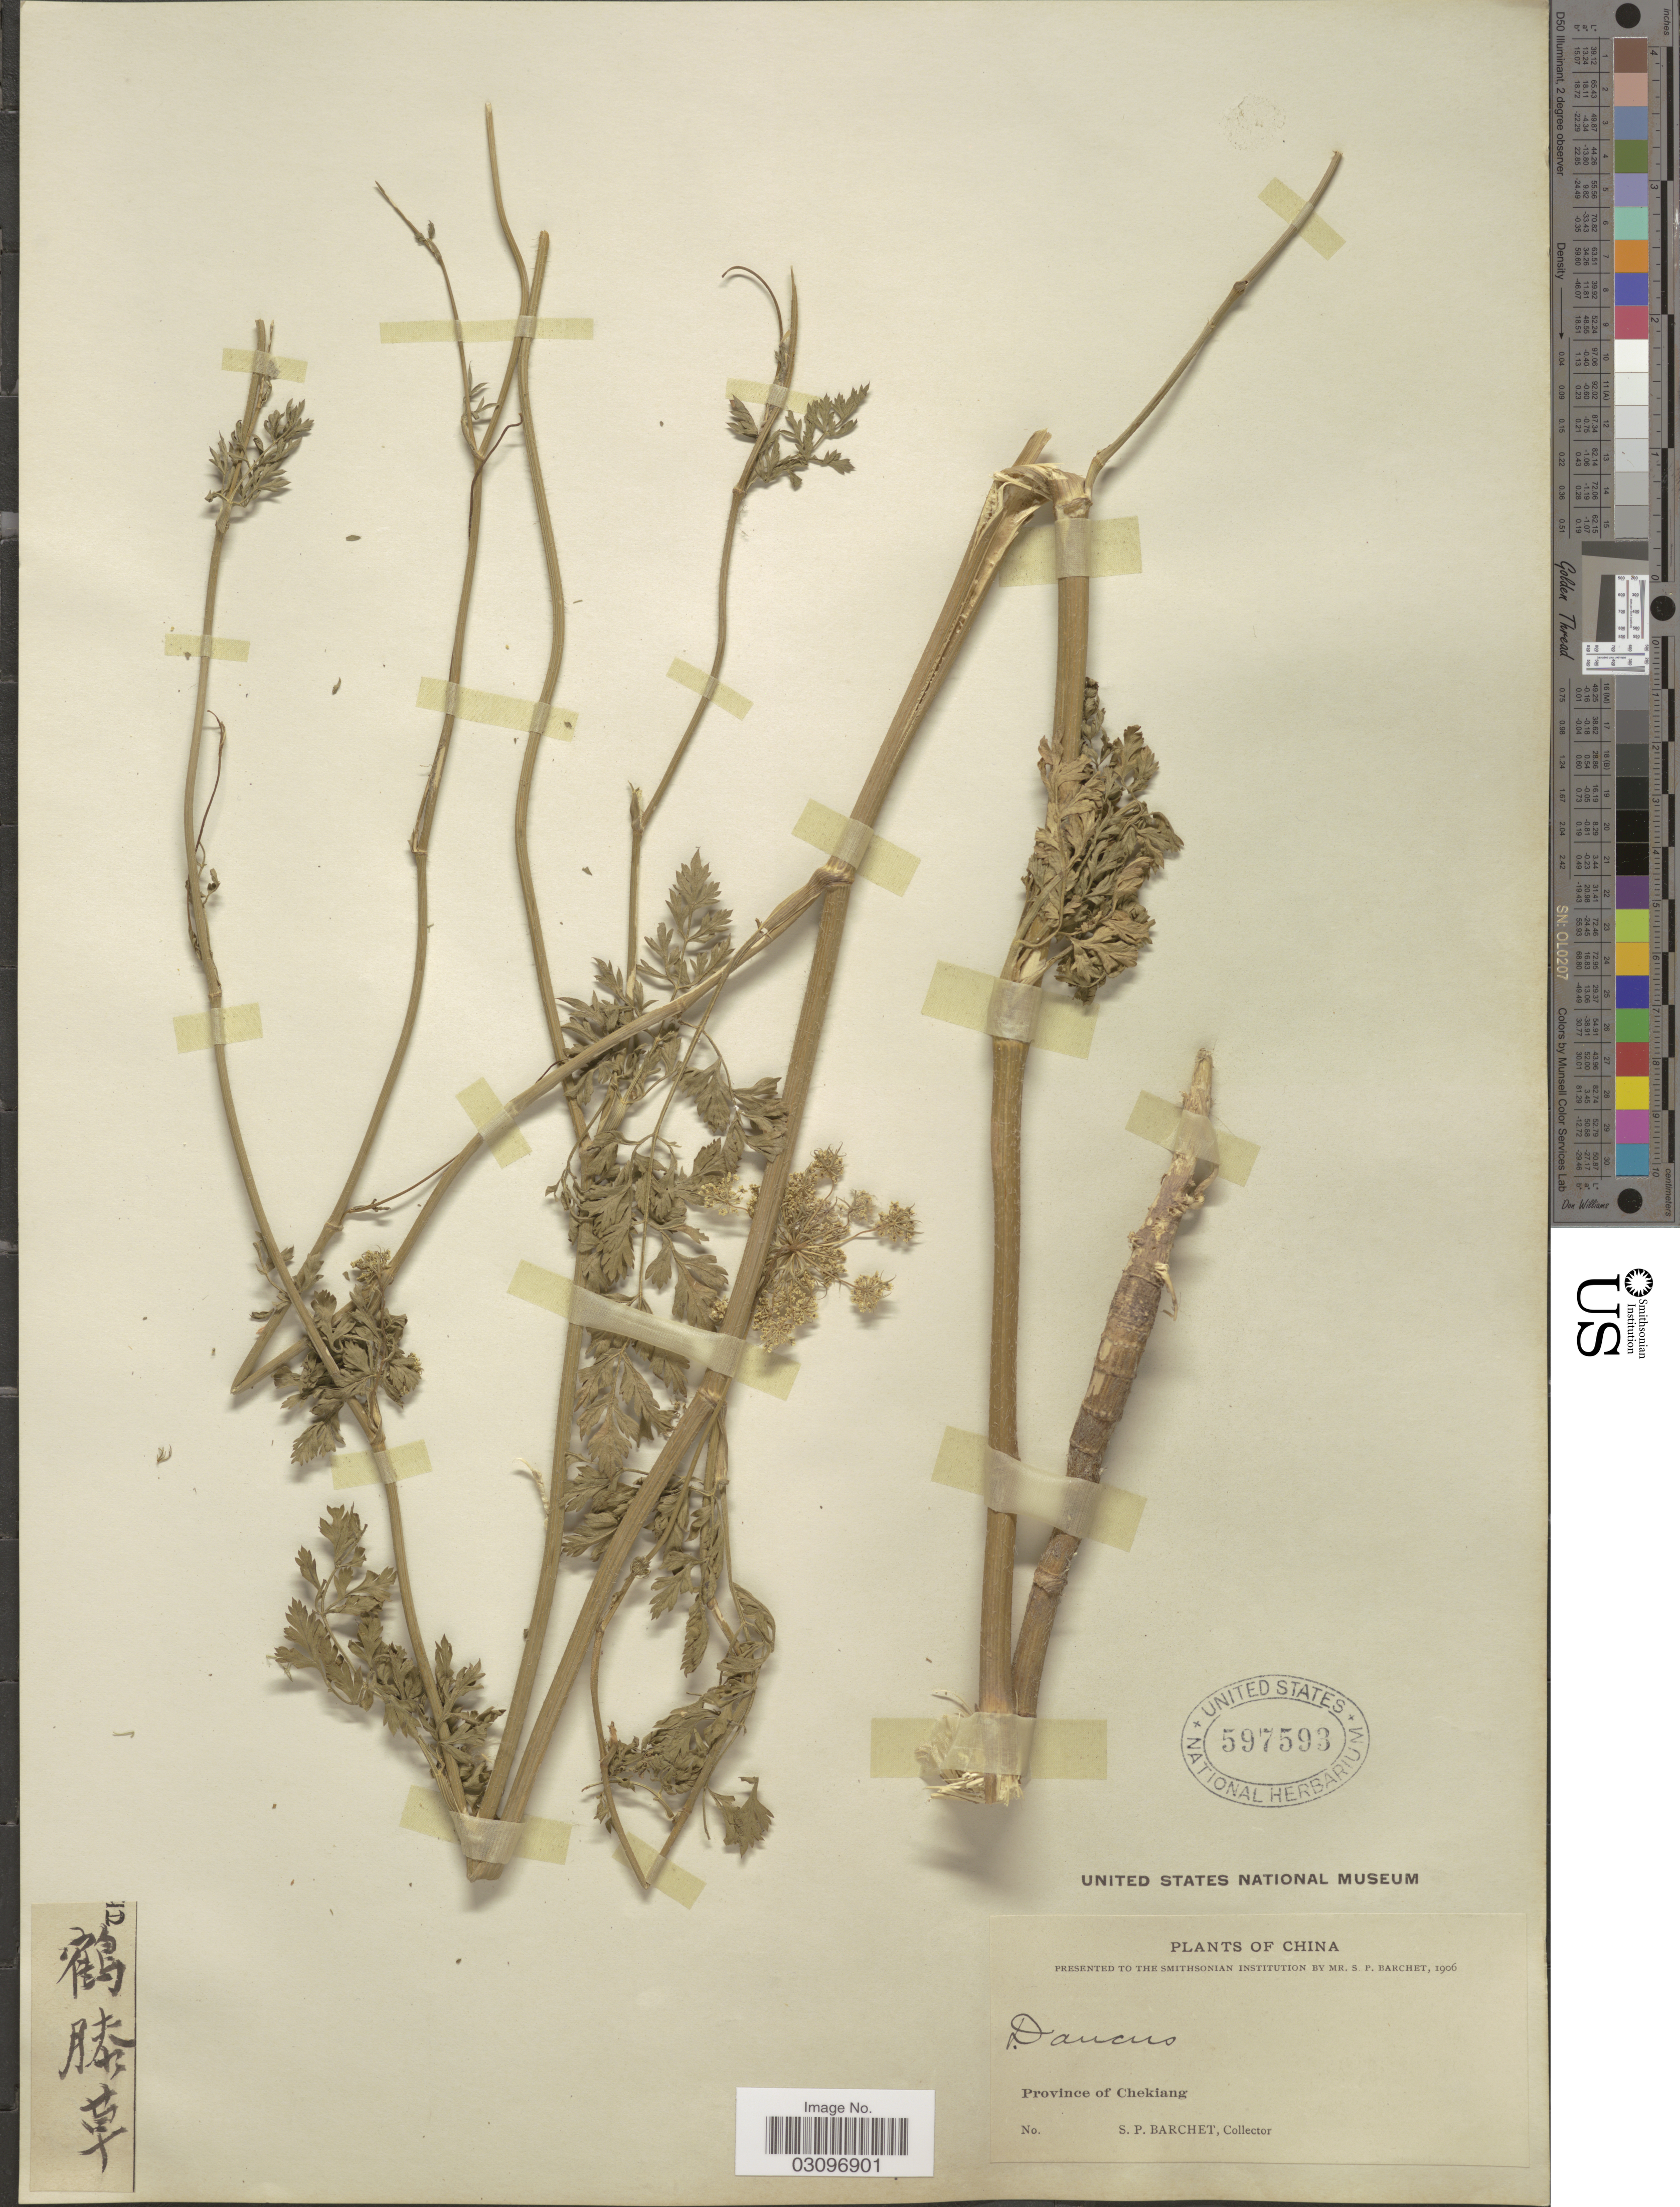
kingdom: Plantae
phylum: Tracheophyta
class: Magnoliopsida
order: Apiales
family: Apiaceae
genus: Daucus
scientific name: Daucus sp.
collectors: S. P. Barchet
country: China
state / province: Zhejiang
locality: Province of Chekiang.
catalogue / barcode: US 597593